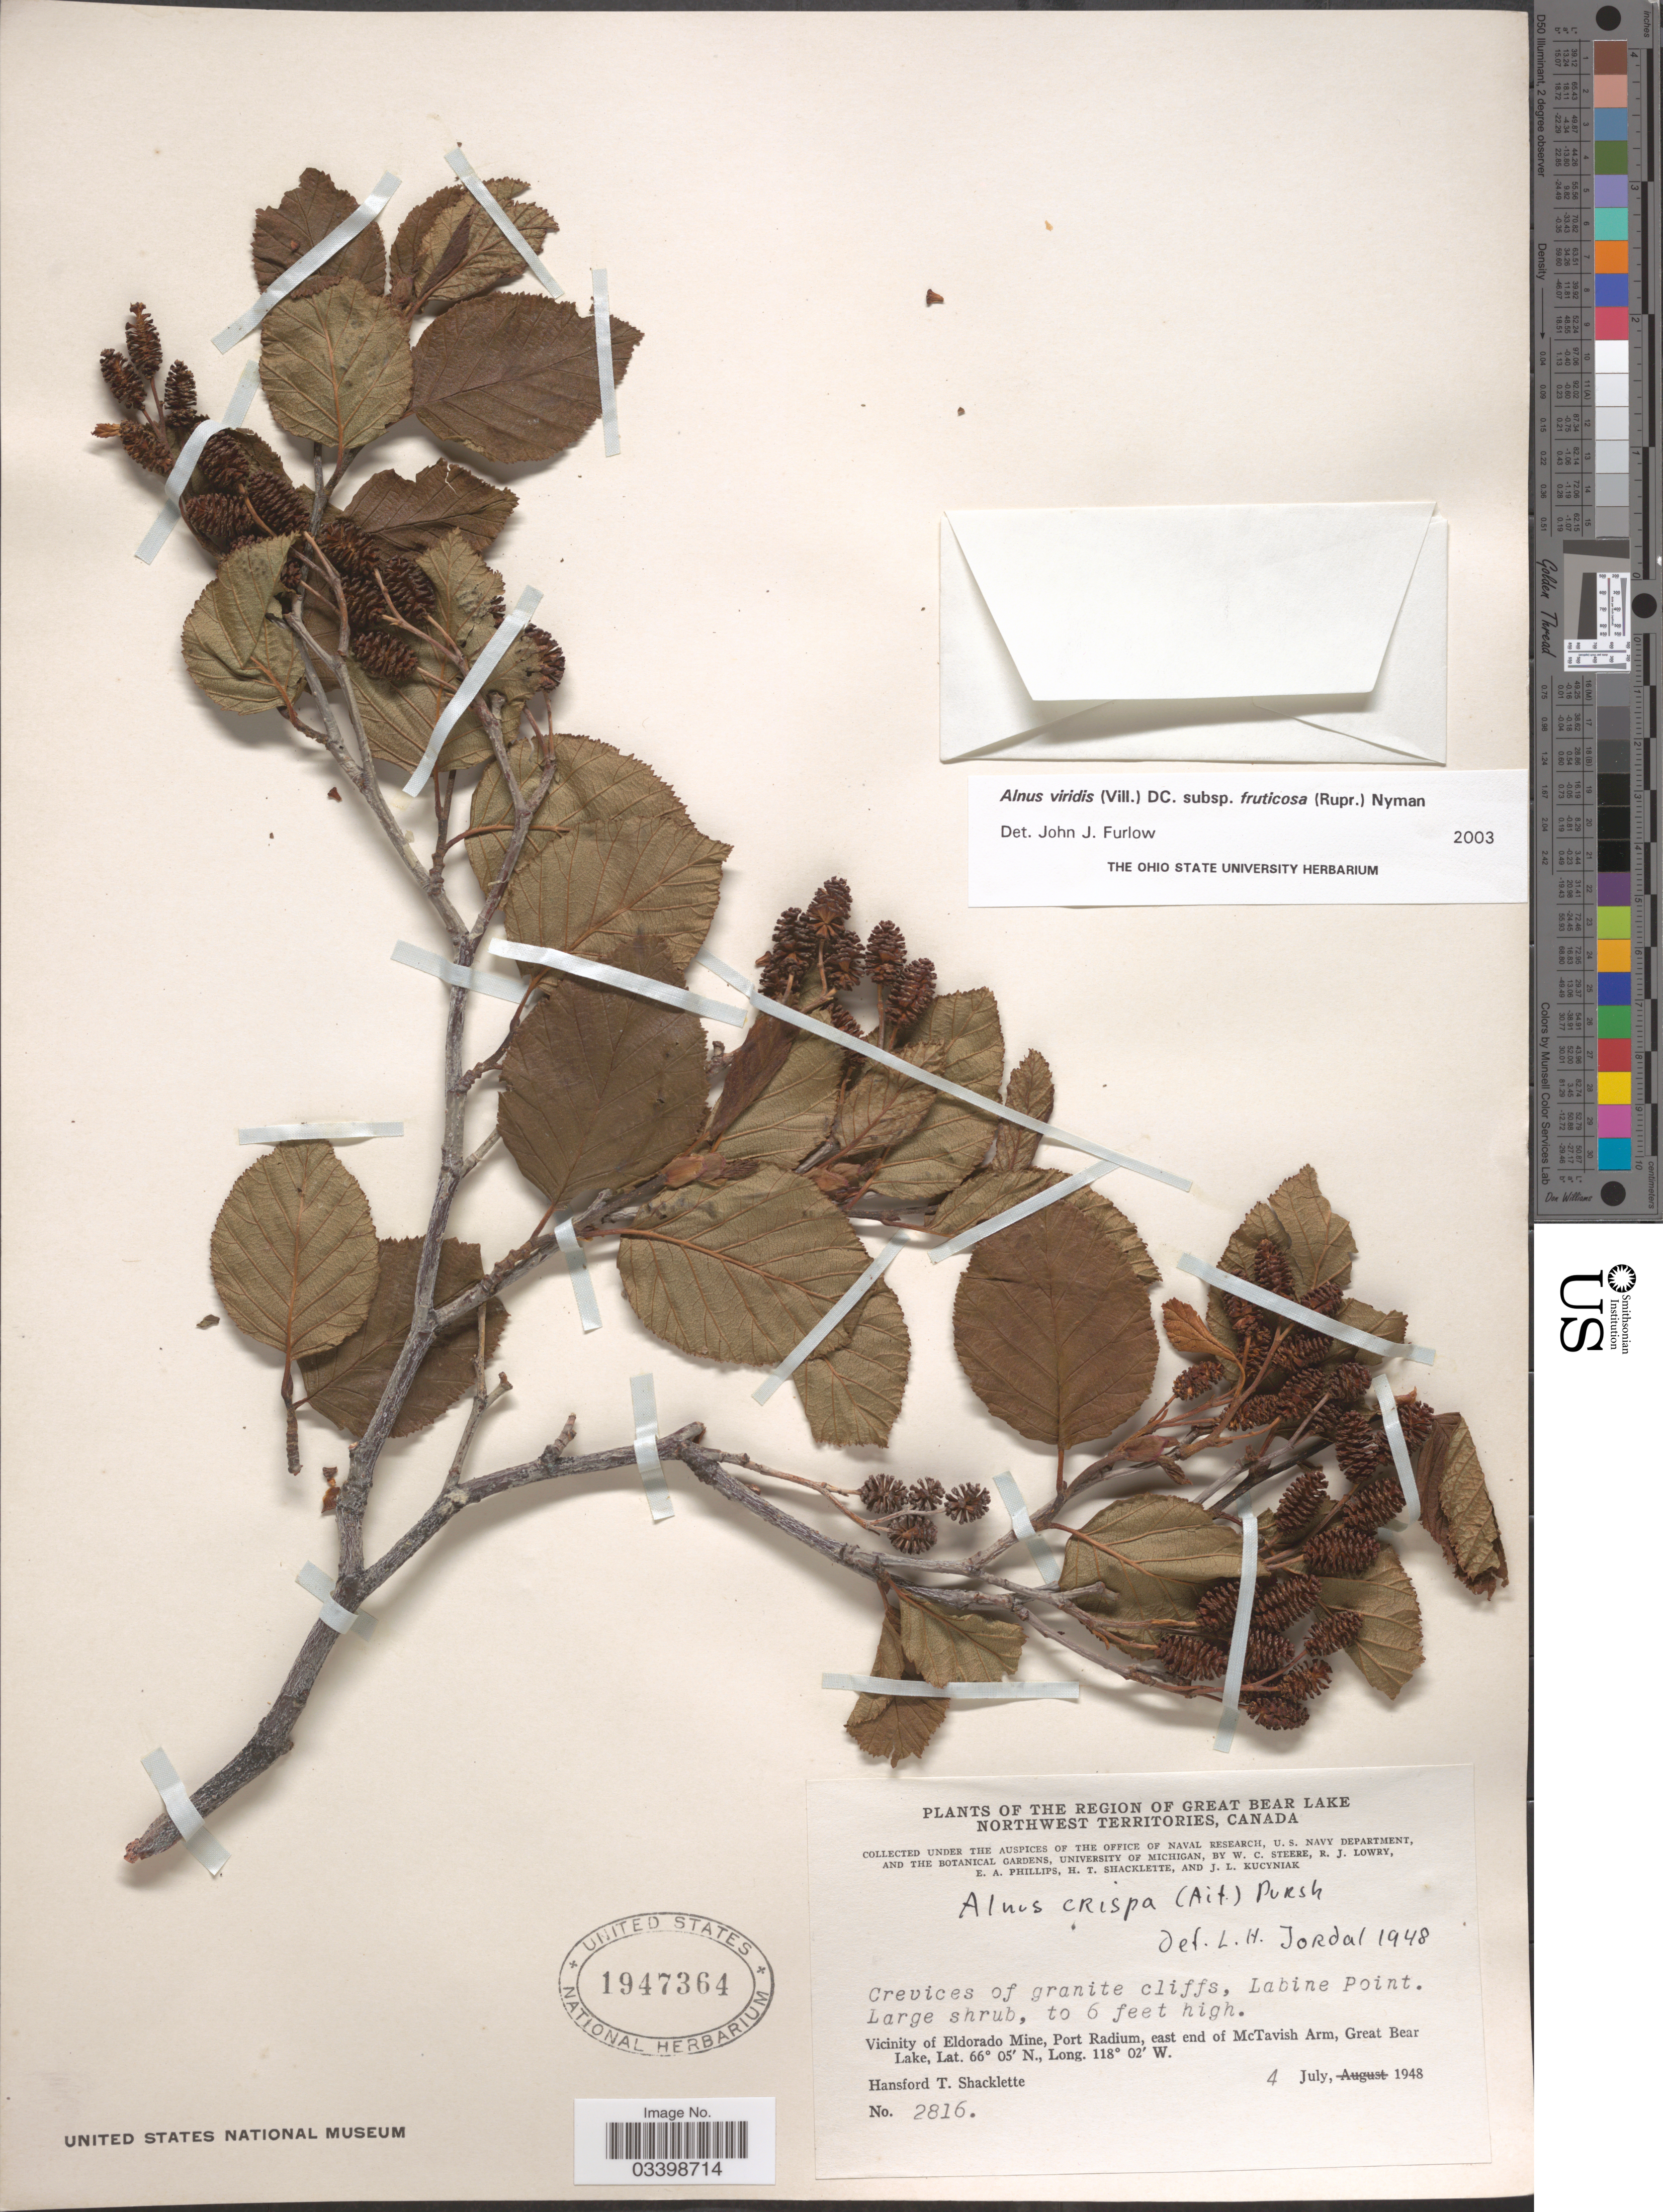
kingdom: Plantae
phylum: Tracheophyta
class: Magnoliopsida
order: Fagales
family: Betulaceae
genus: Alnus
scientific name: Alnus viridis subsp. fruticosa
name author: (Rupr.) Nyman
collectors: H. Shacklette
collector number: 2816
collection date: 1948-07-04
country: Canada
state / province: Northwest Territories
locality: The Region of Great Bear Lake. Crevices of granite cliffs, Labine Point. Vicinity of Eldorado Mine, Port Radium, east end of McTavish Arm, Great Bear Lake.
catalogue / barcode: US 1947364